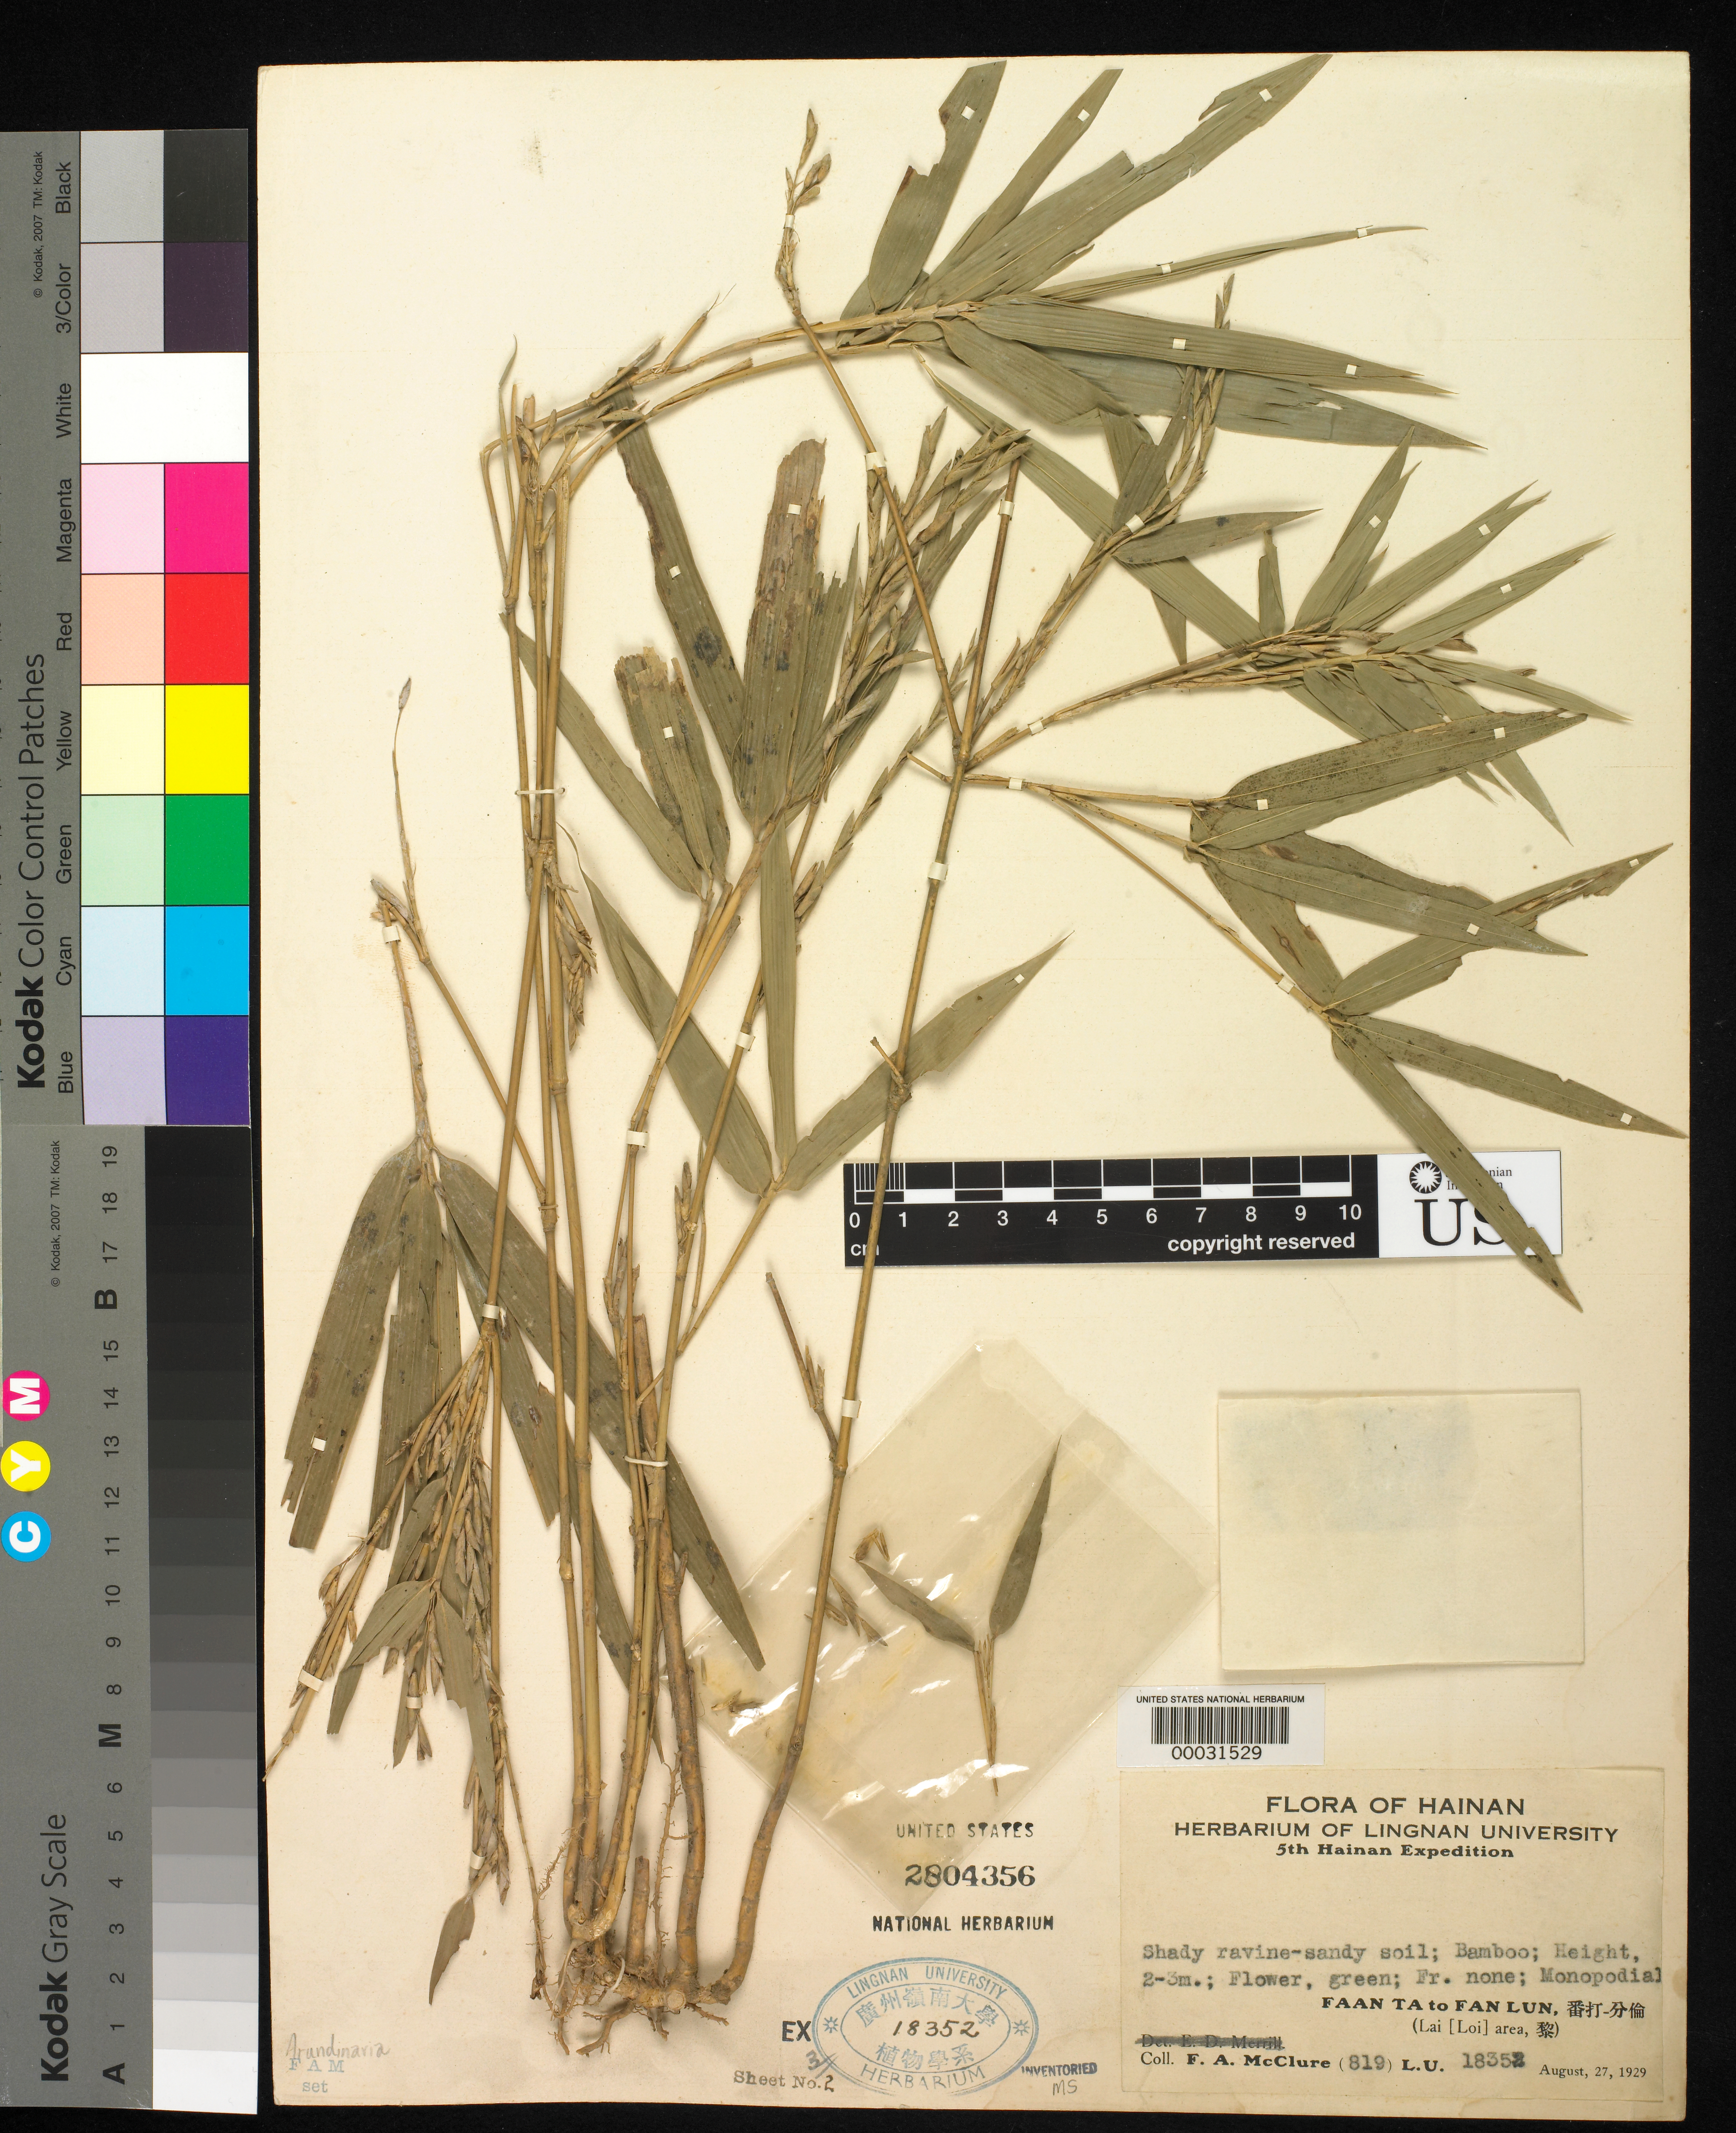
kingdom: Plantae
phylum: Tracheophyta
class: Liliopsida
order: Poales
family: Poaceae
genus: Semiarundinaria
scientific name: Semiarundinaria scopula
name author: McClure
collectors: F. A. McClure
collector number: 819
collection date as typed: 27 Aug 1929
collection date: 1929-08-27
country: China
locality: Faan ta, fan lun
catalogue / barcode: US 2804356